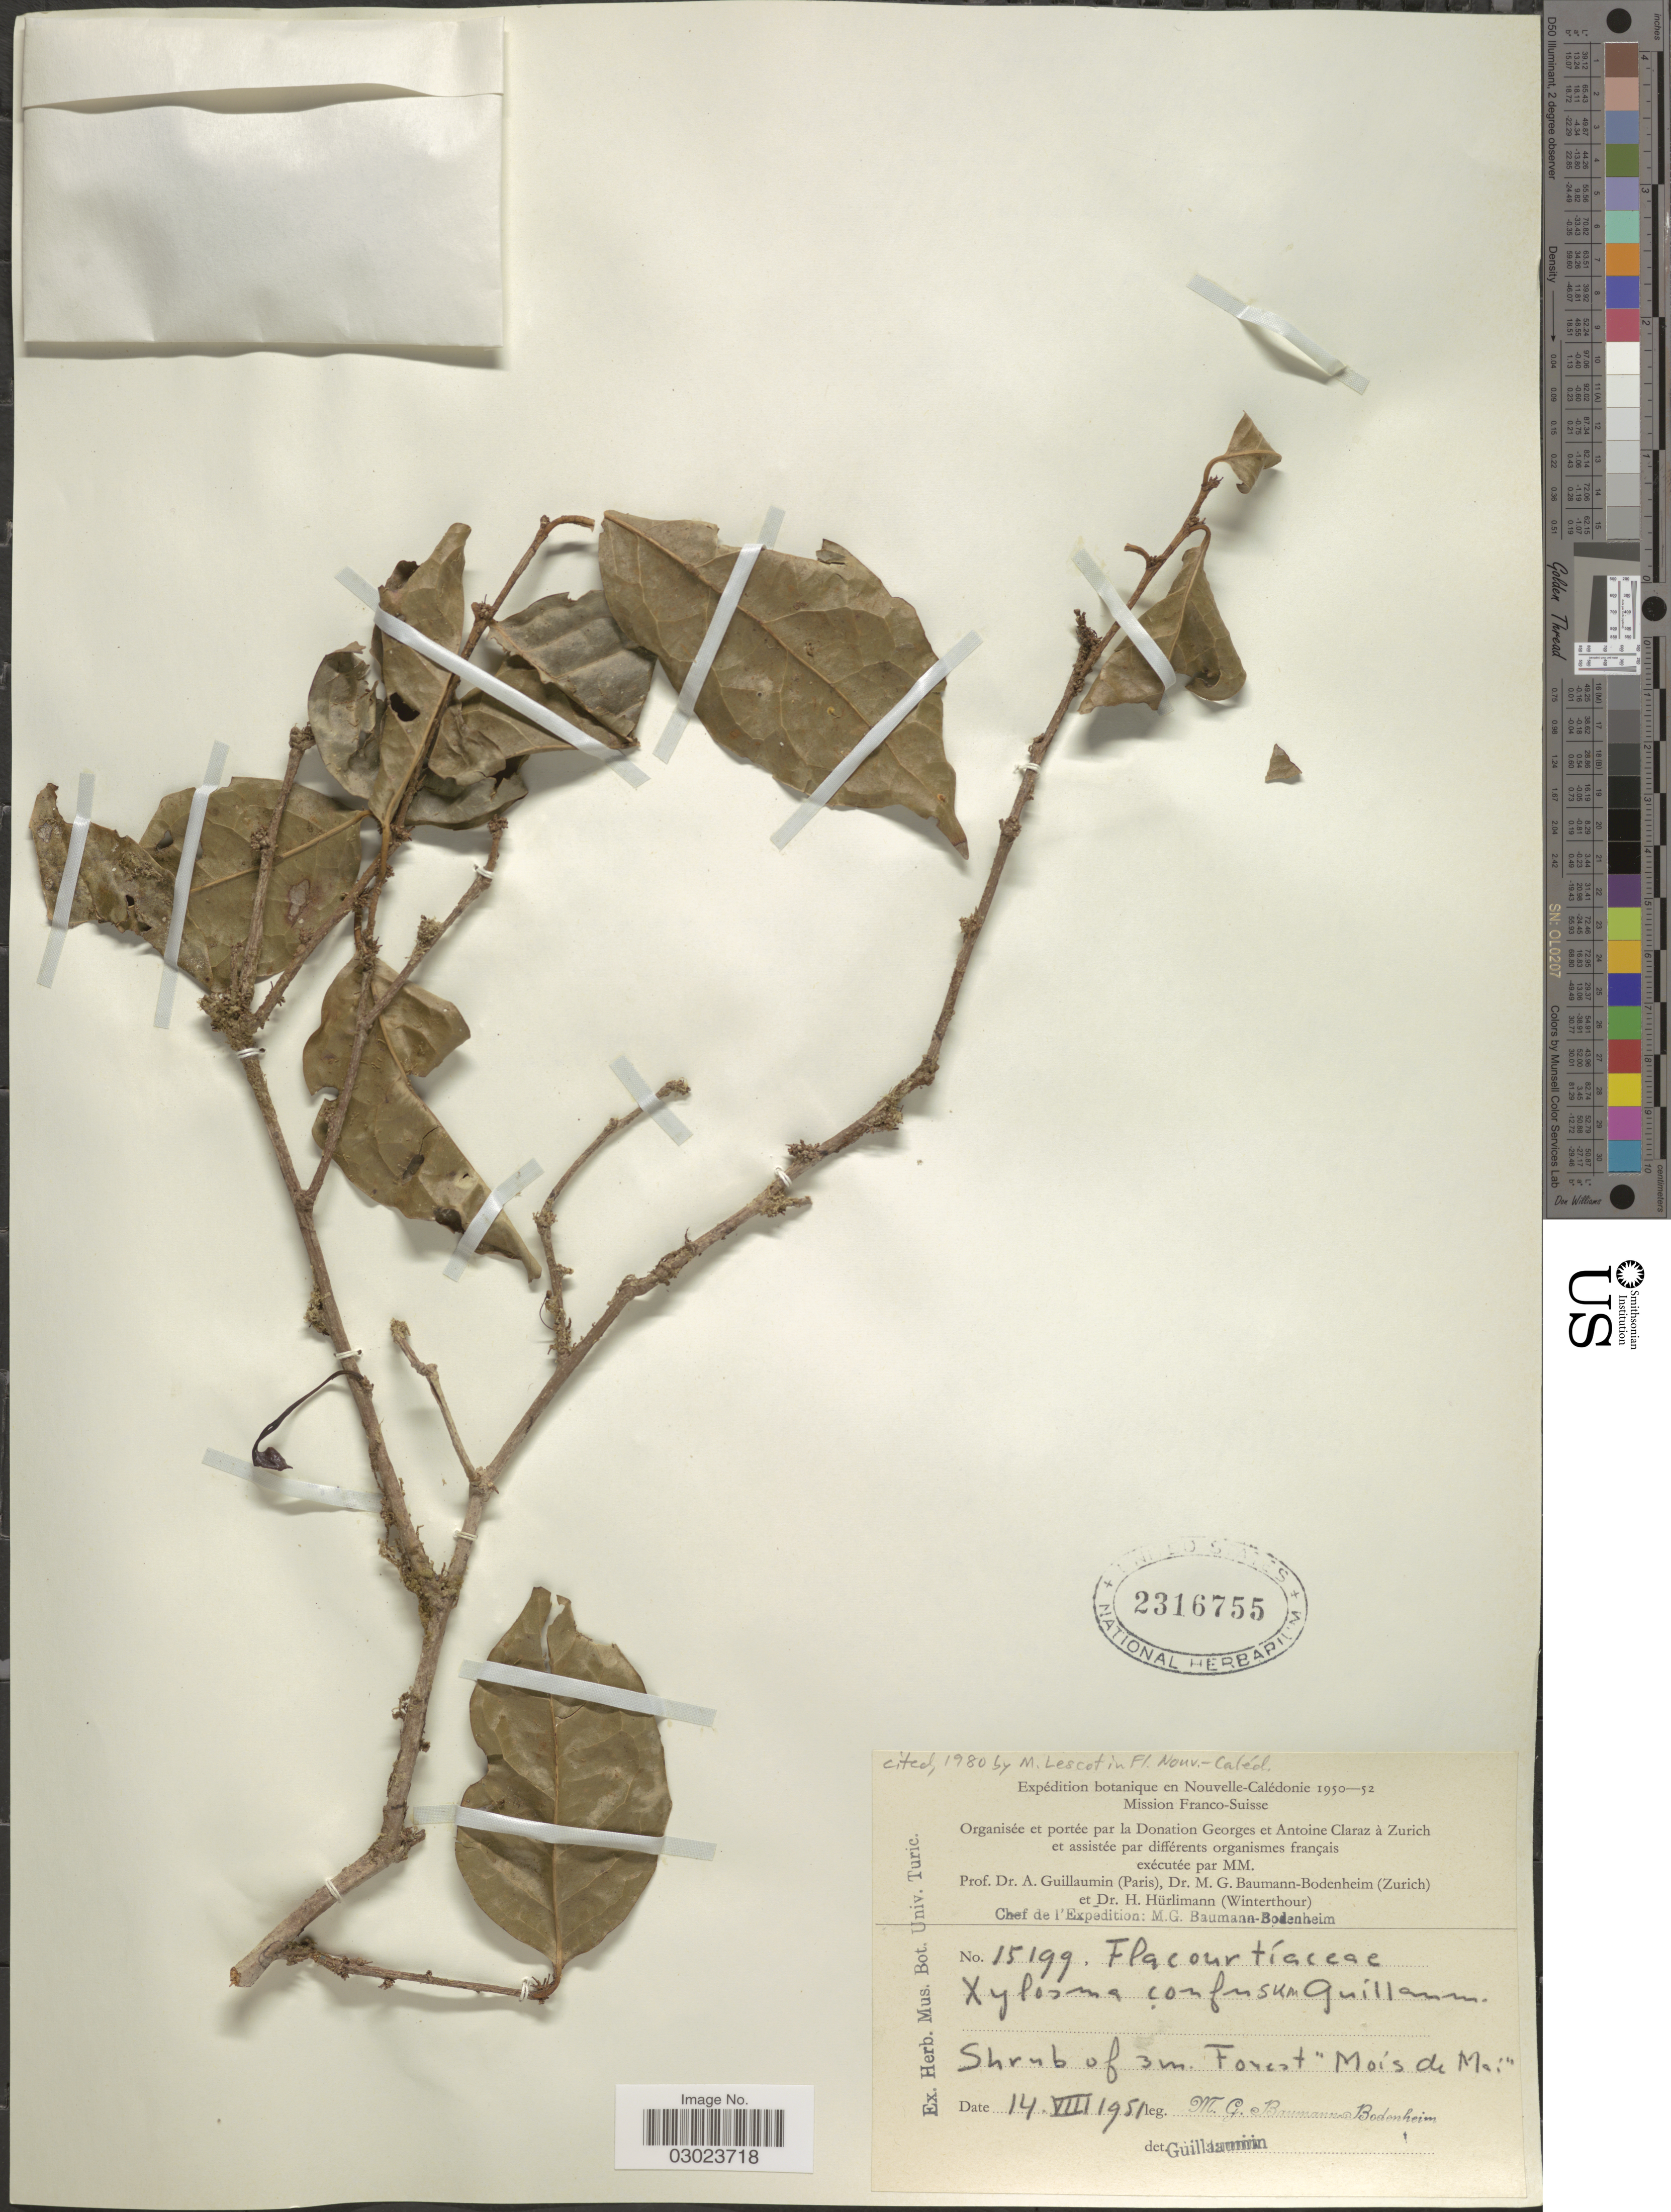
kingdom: Plantae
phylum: Tracheophyta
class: Magnoliopsida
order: Malpighiales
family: Salicaceae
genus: Xylosma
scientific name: Xylosma confusa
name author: Guillaumin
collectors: M. G. Baumann-Bodenheim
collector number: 15199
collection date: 1951-08-14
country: New Caledonia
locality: Nouvelle-Calédonie. Franco-Suisse. Forest "Mois de Mai".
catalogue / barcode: US 2316755